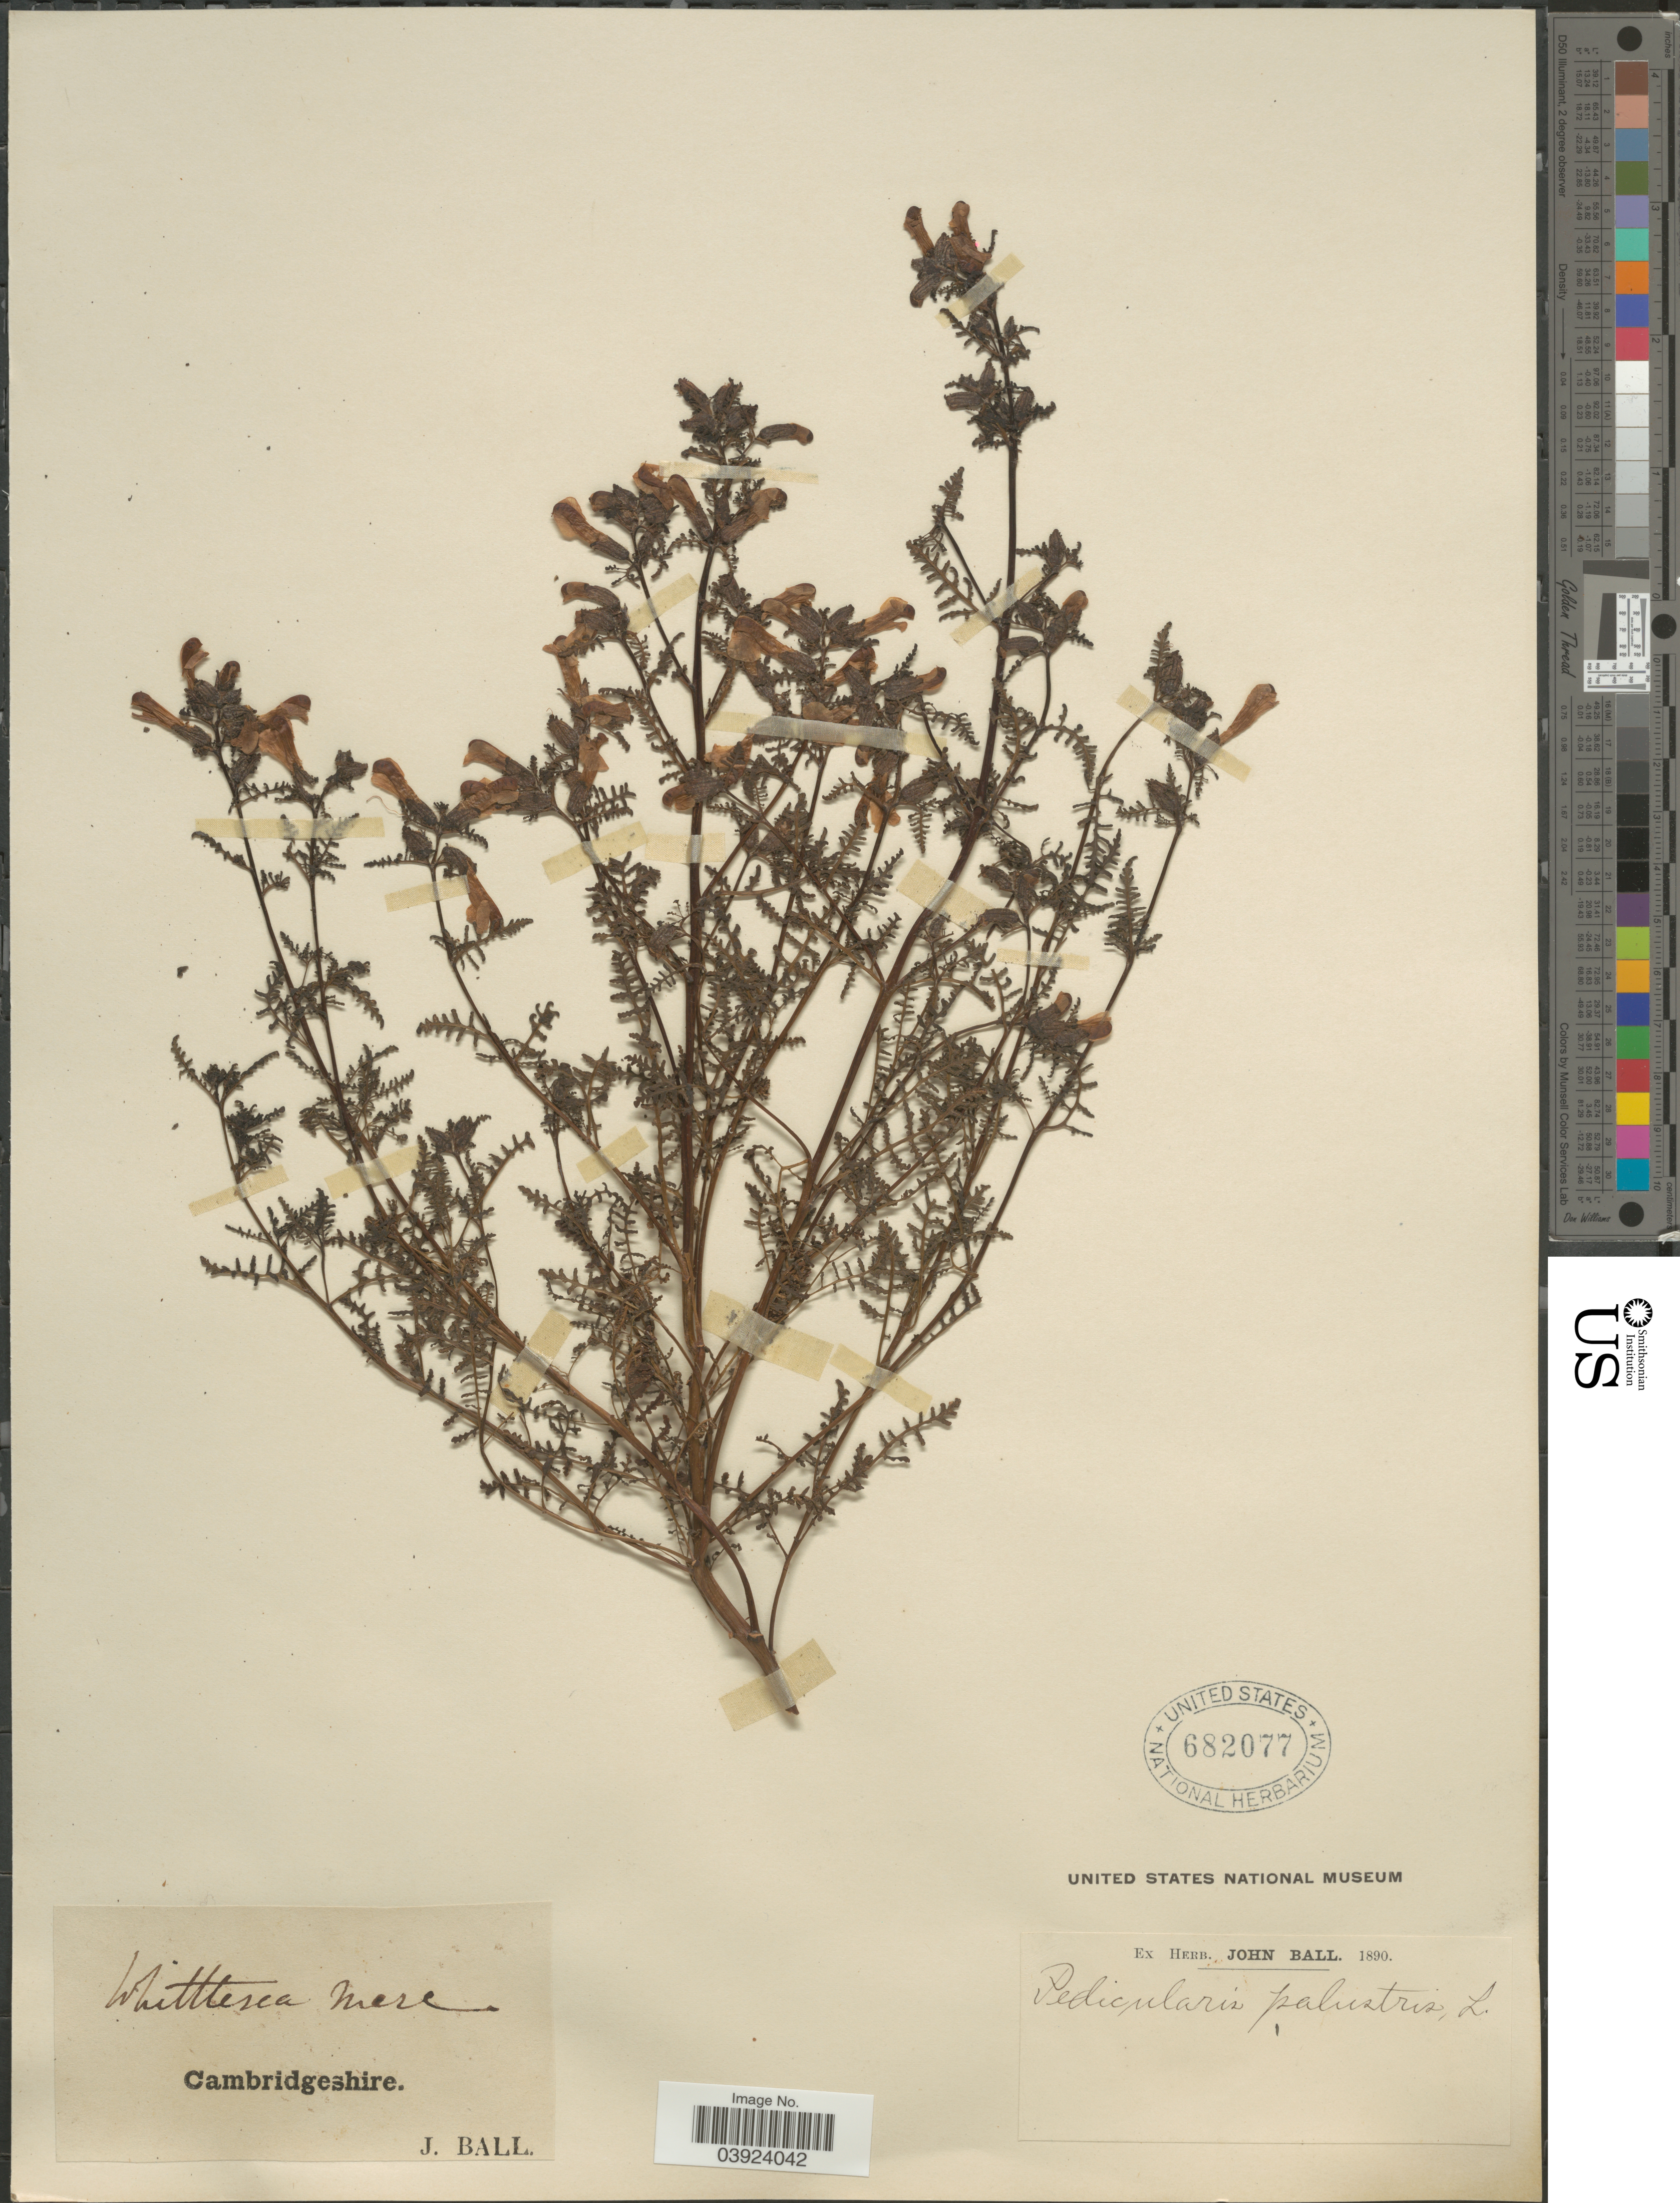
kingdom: Plantae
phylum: Tracheophyta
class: Magnoliopsida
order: Lamiales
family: Orobanchaceae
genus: Pedicularis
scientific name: Pedicularis palustris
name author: L.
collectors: J. Ball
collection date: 1890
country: United Kingdom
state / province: England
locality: Cambridgeshire.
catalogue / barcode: US 682077